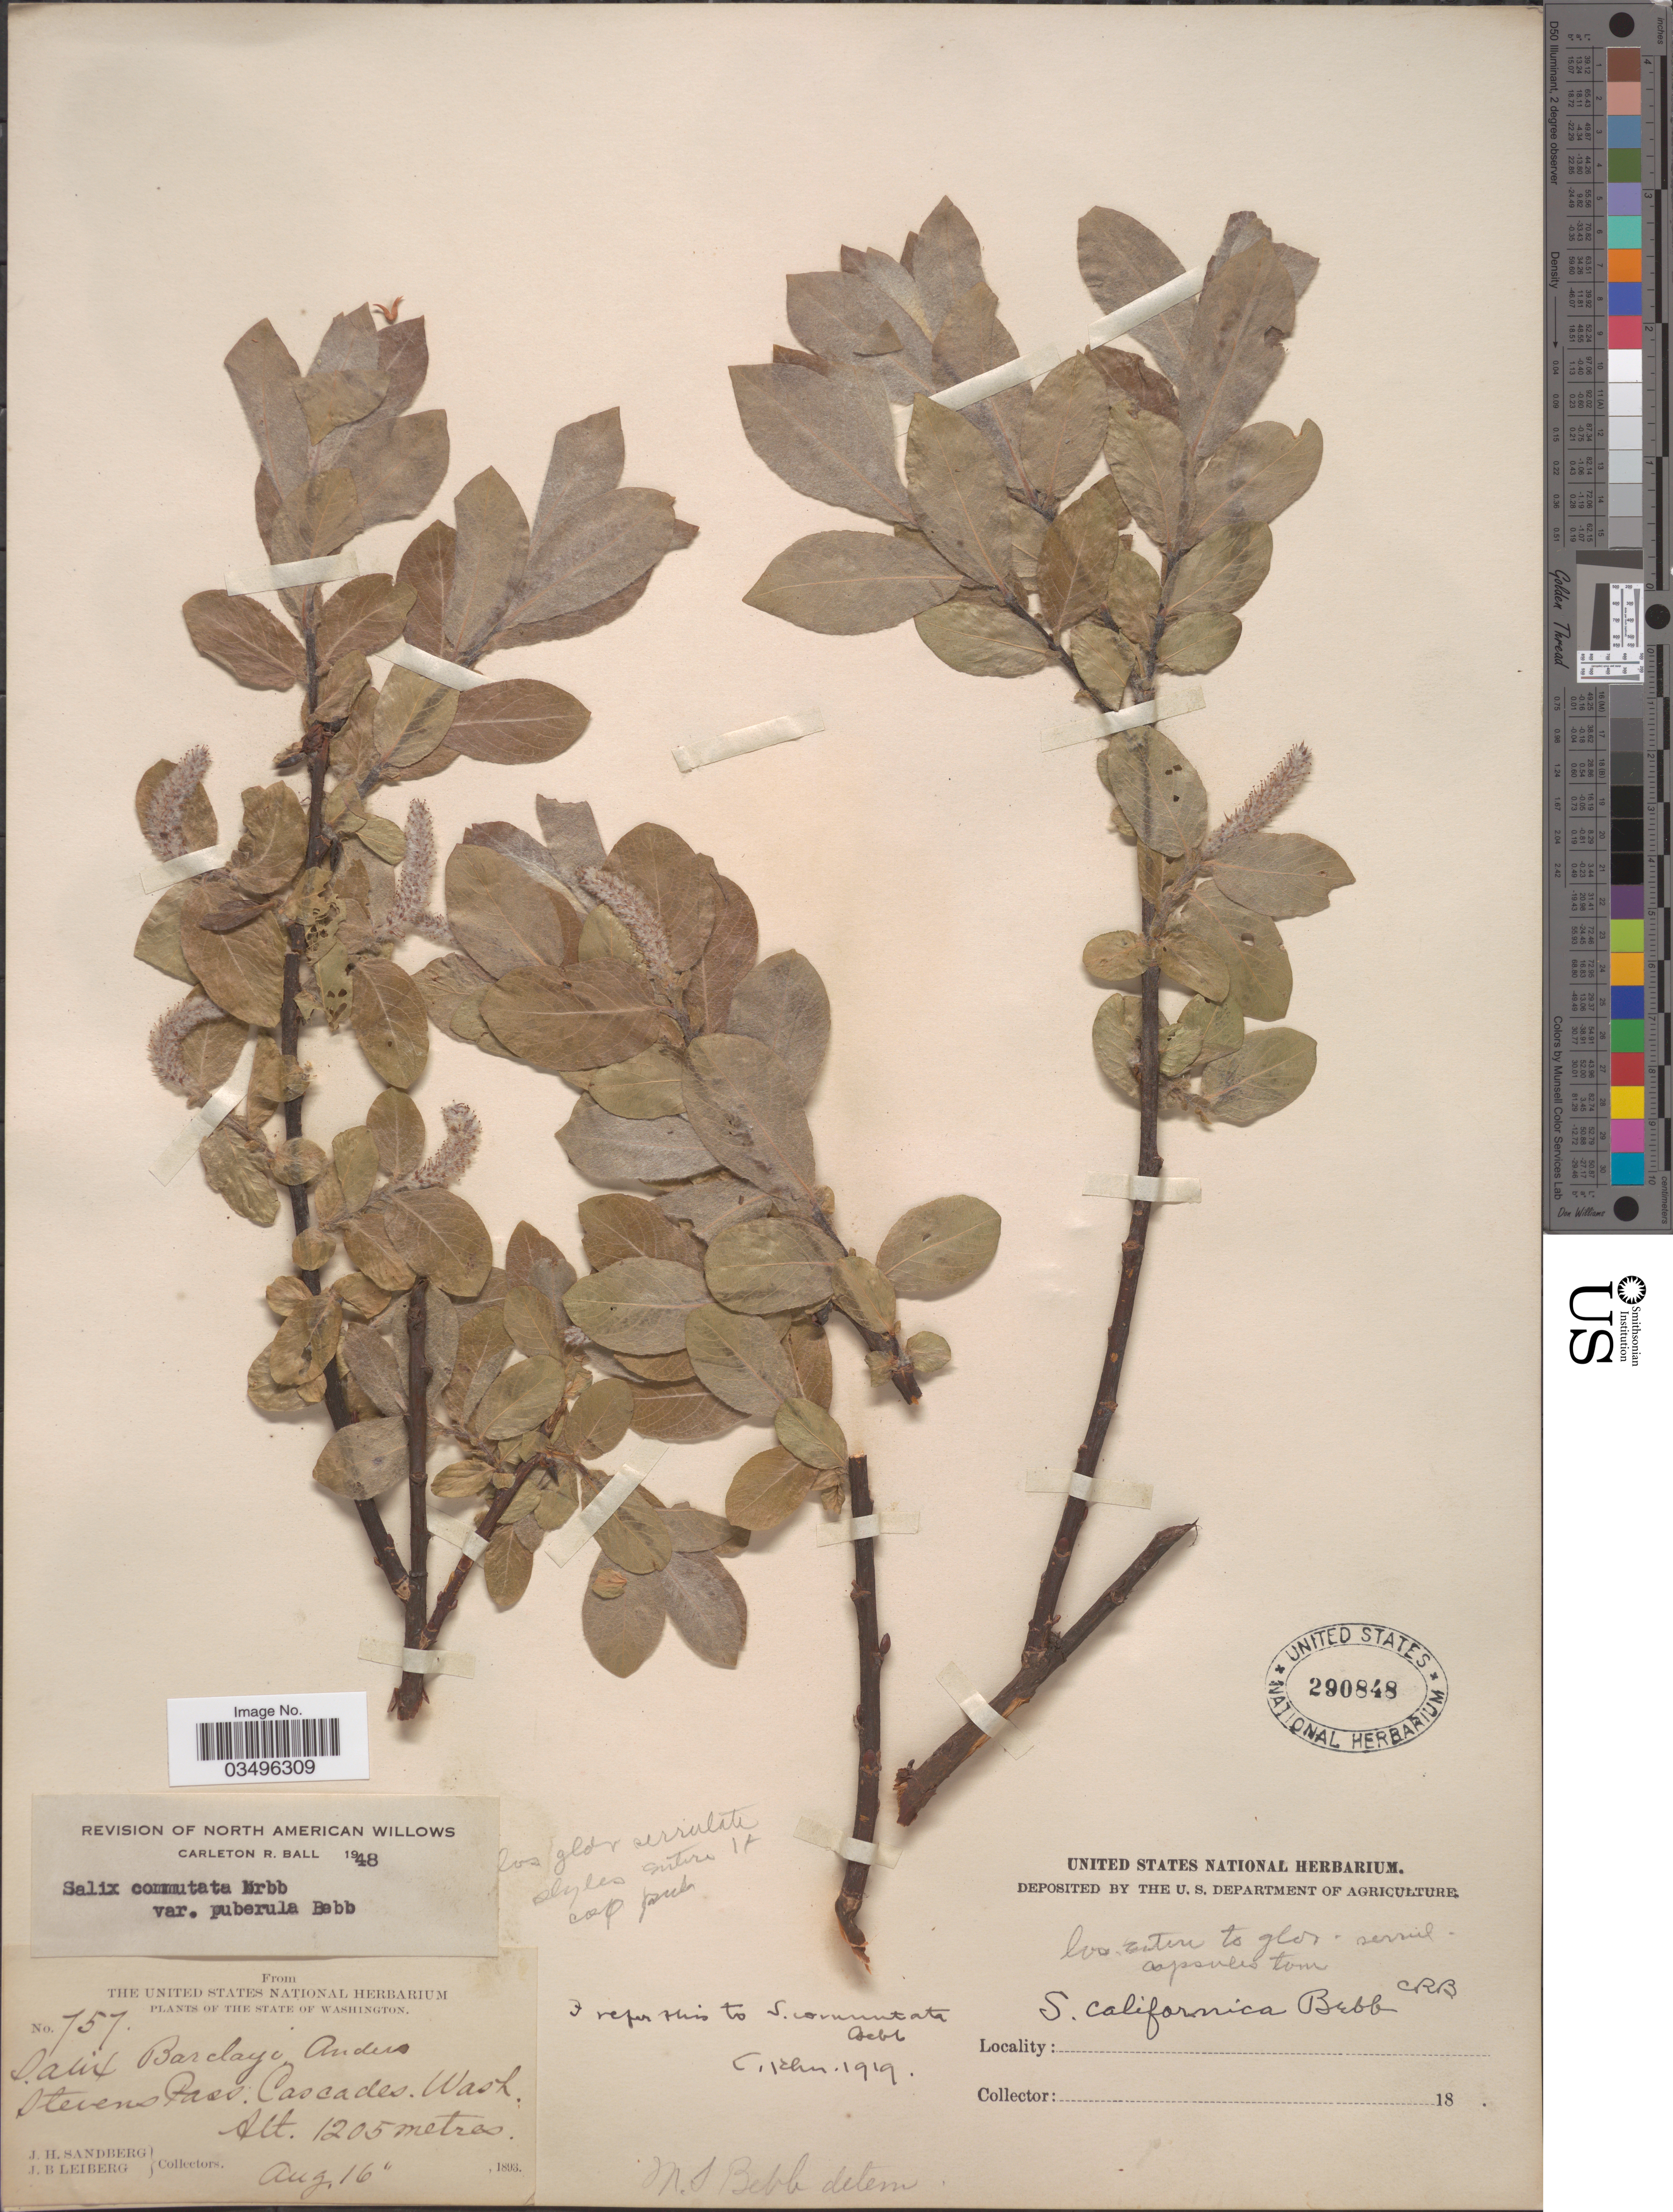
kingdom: Plantae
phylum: Tracheophyta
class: Magnoliopsida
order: Malpighiales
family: Salicaceae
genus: Salix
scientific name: Salix commutata var. puberula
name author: Bebb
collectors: J. H. Sandberg & J. B. Leiberg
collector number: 757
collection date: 1893-08-16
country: United States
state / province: Washington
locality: Stevens Pass. Cascades.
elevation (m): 1205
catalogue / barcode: US 290848